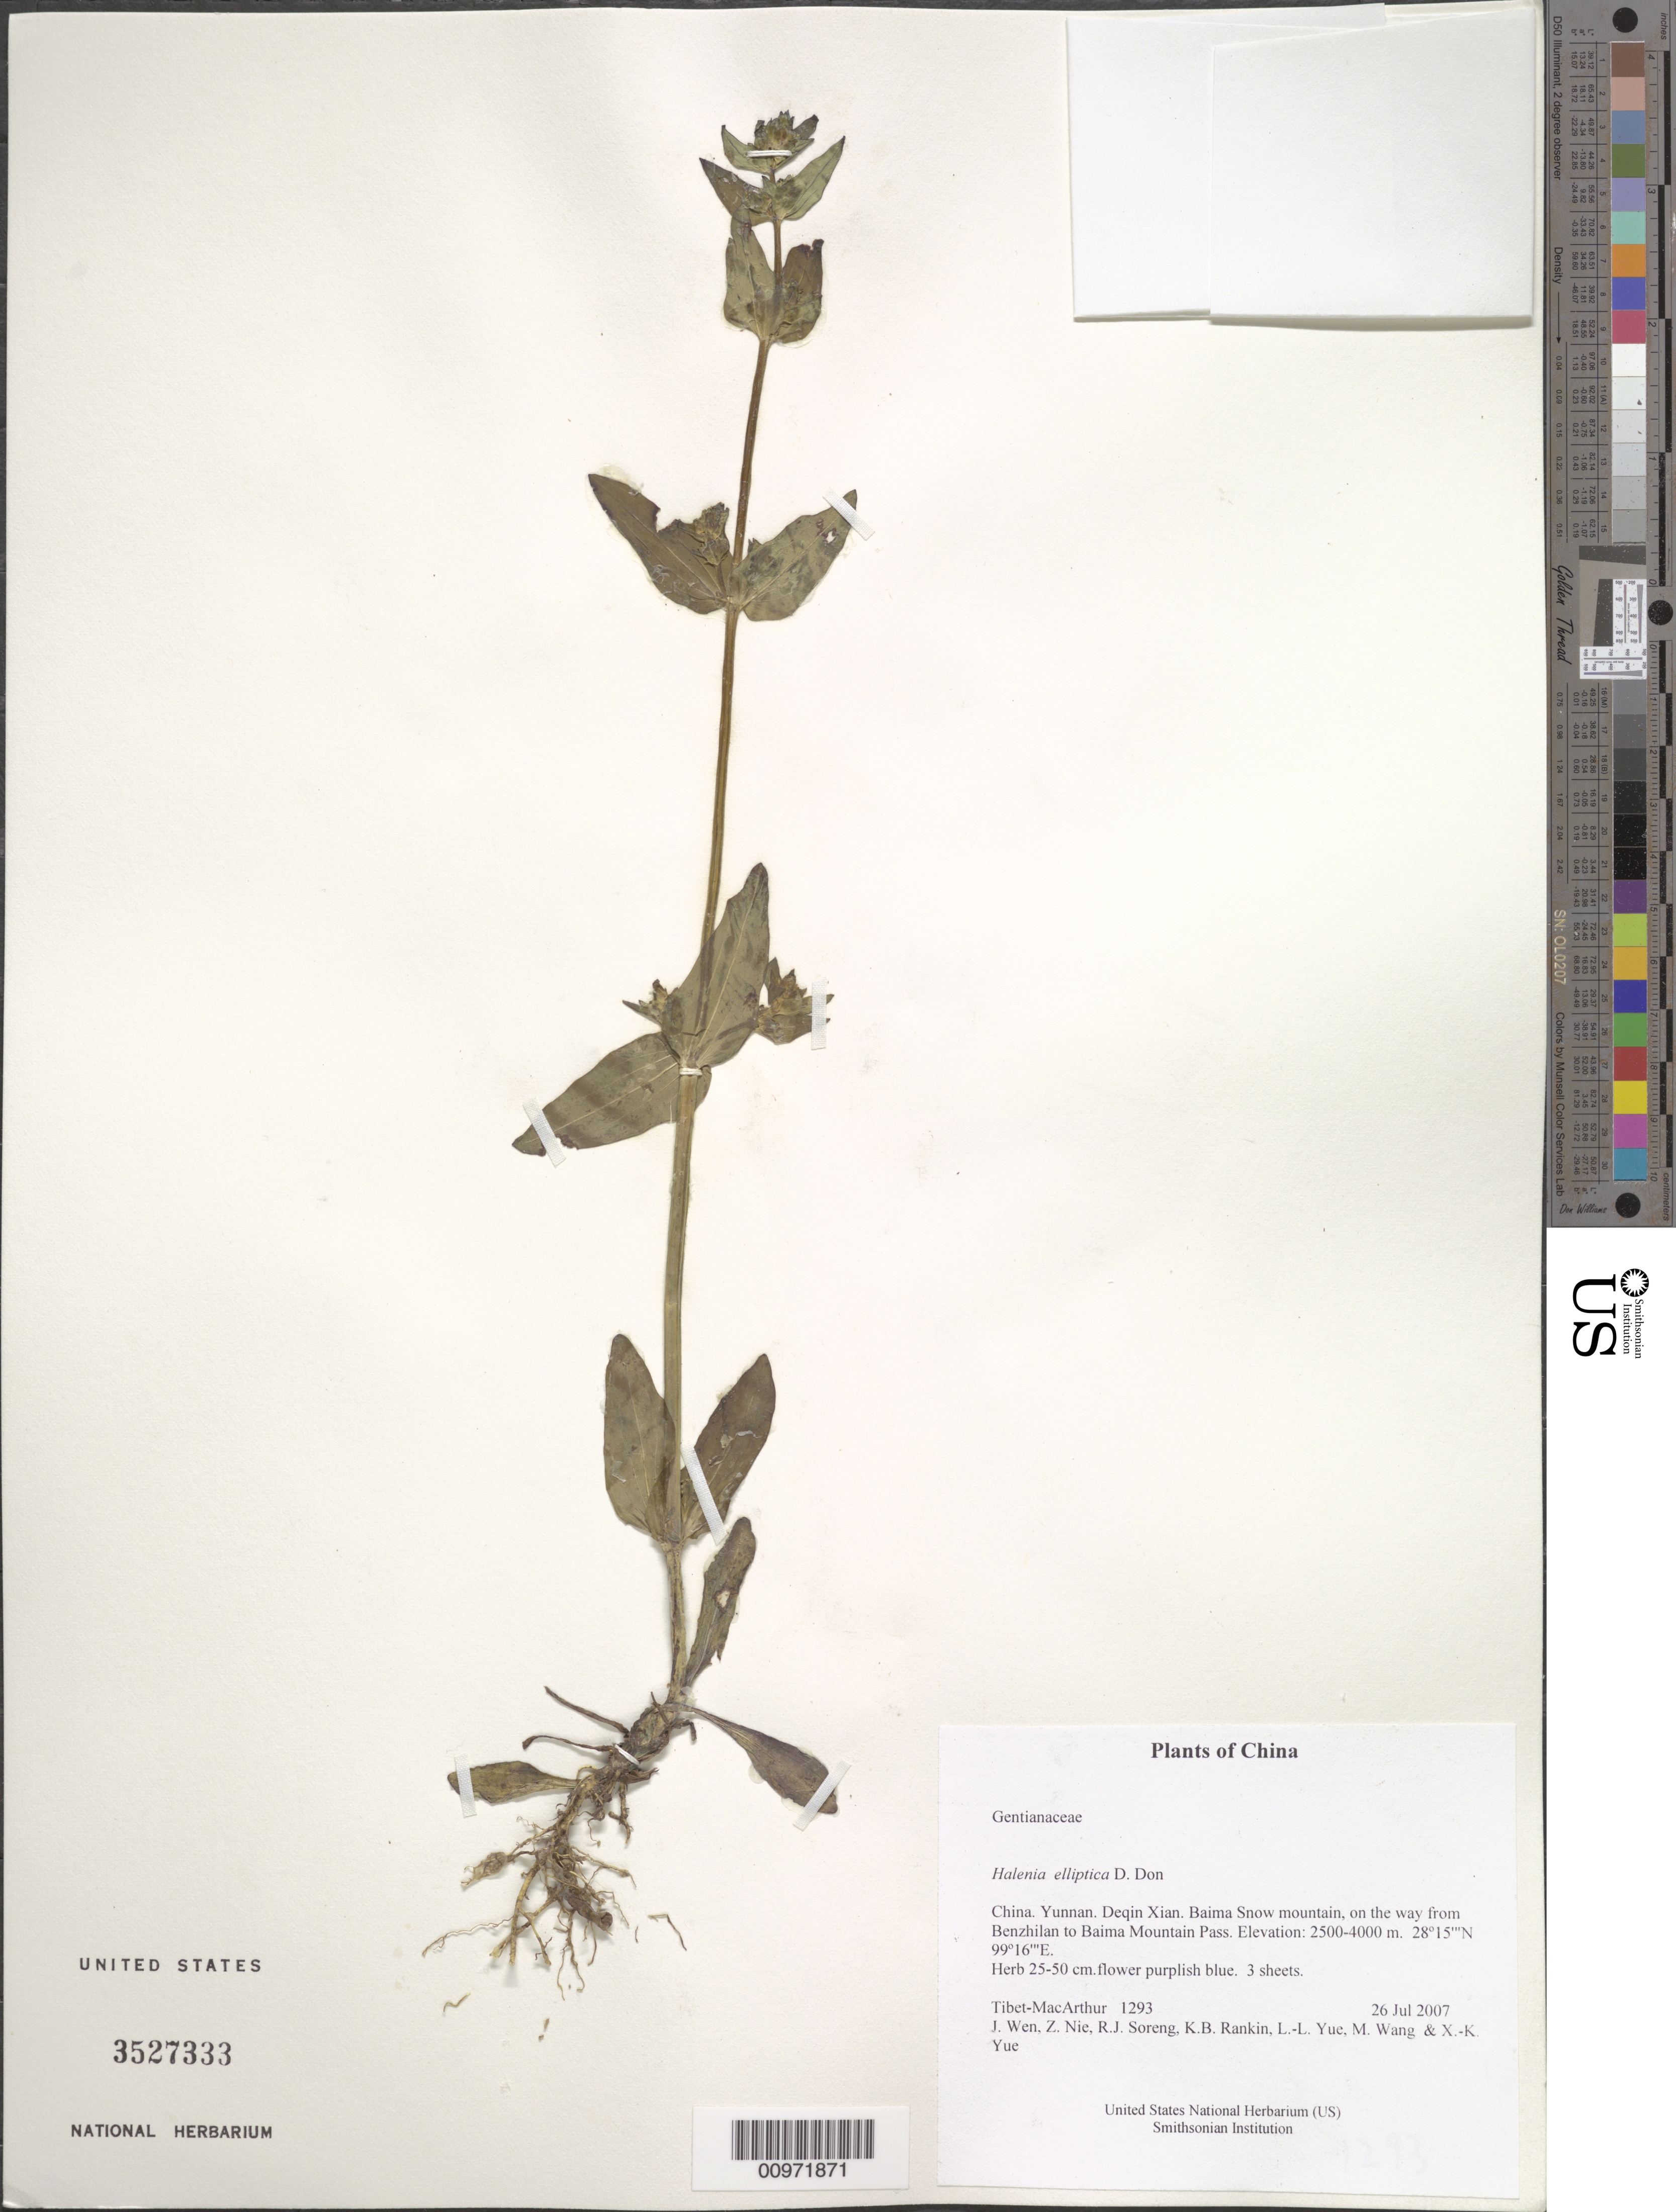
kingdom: Plantae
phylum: Tracheophyta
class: Magnoliopsida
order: Gentianales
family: Gentianaceae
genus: Halenia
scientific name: Halenia elliptica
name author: D. Don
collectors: Tibet-MacArthur, J. Wen, Z. Nie, R. J. Soreng, K. Rankin, L. Yue, M. Wang & X. Yue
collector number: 1293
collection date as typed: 26 Jul 2007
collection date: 2007-07-26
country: China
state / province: Yunnan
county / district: Deqin Xian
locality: Baima Snow mountain, on the way from Benzhilan to Baima Mountain Pass.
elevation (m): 2500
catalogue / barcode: US 3527333